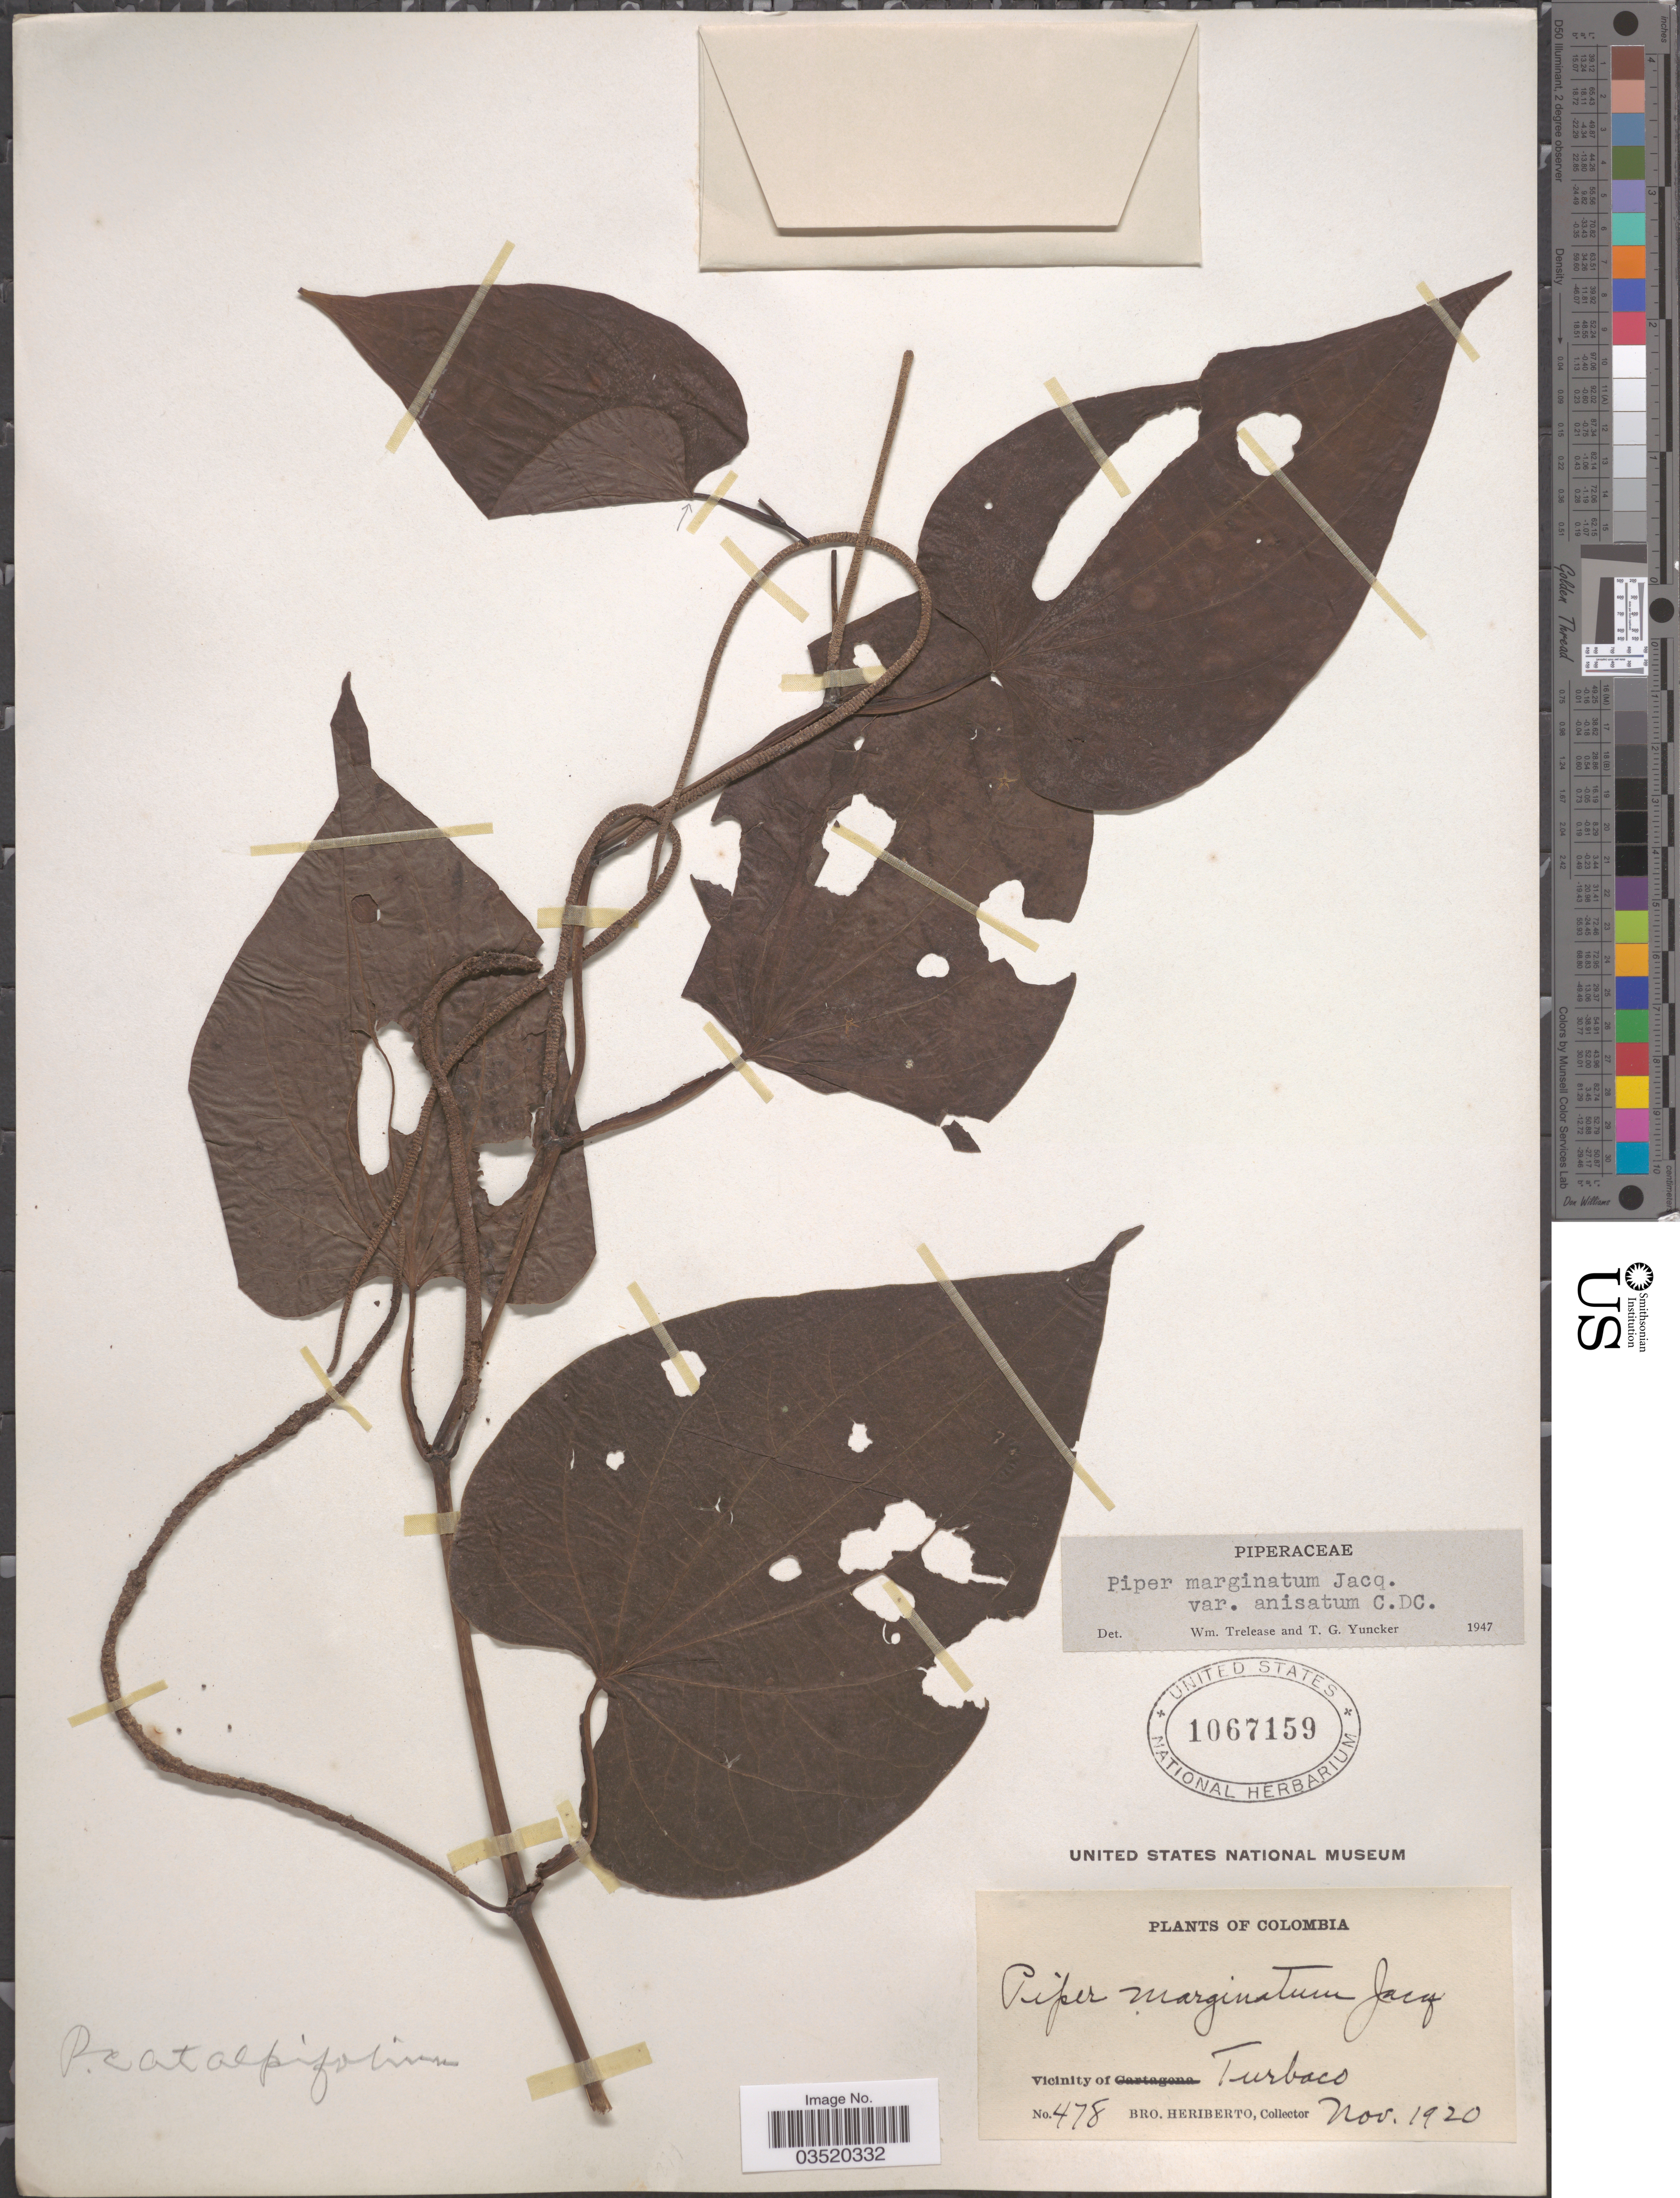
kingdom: Plantae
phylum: Tracheophyta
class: Magnoliopsida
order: Piperales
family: Piperaceae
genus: Piper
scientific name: Piper marginatum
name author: Jacq.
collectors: B. Heriberto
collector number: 478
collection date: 1920-11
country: Colombia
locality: Vicinity of Turbaco.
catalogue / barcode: US 1067159